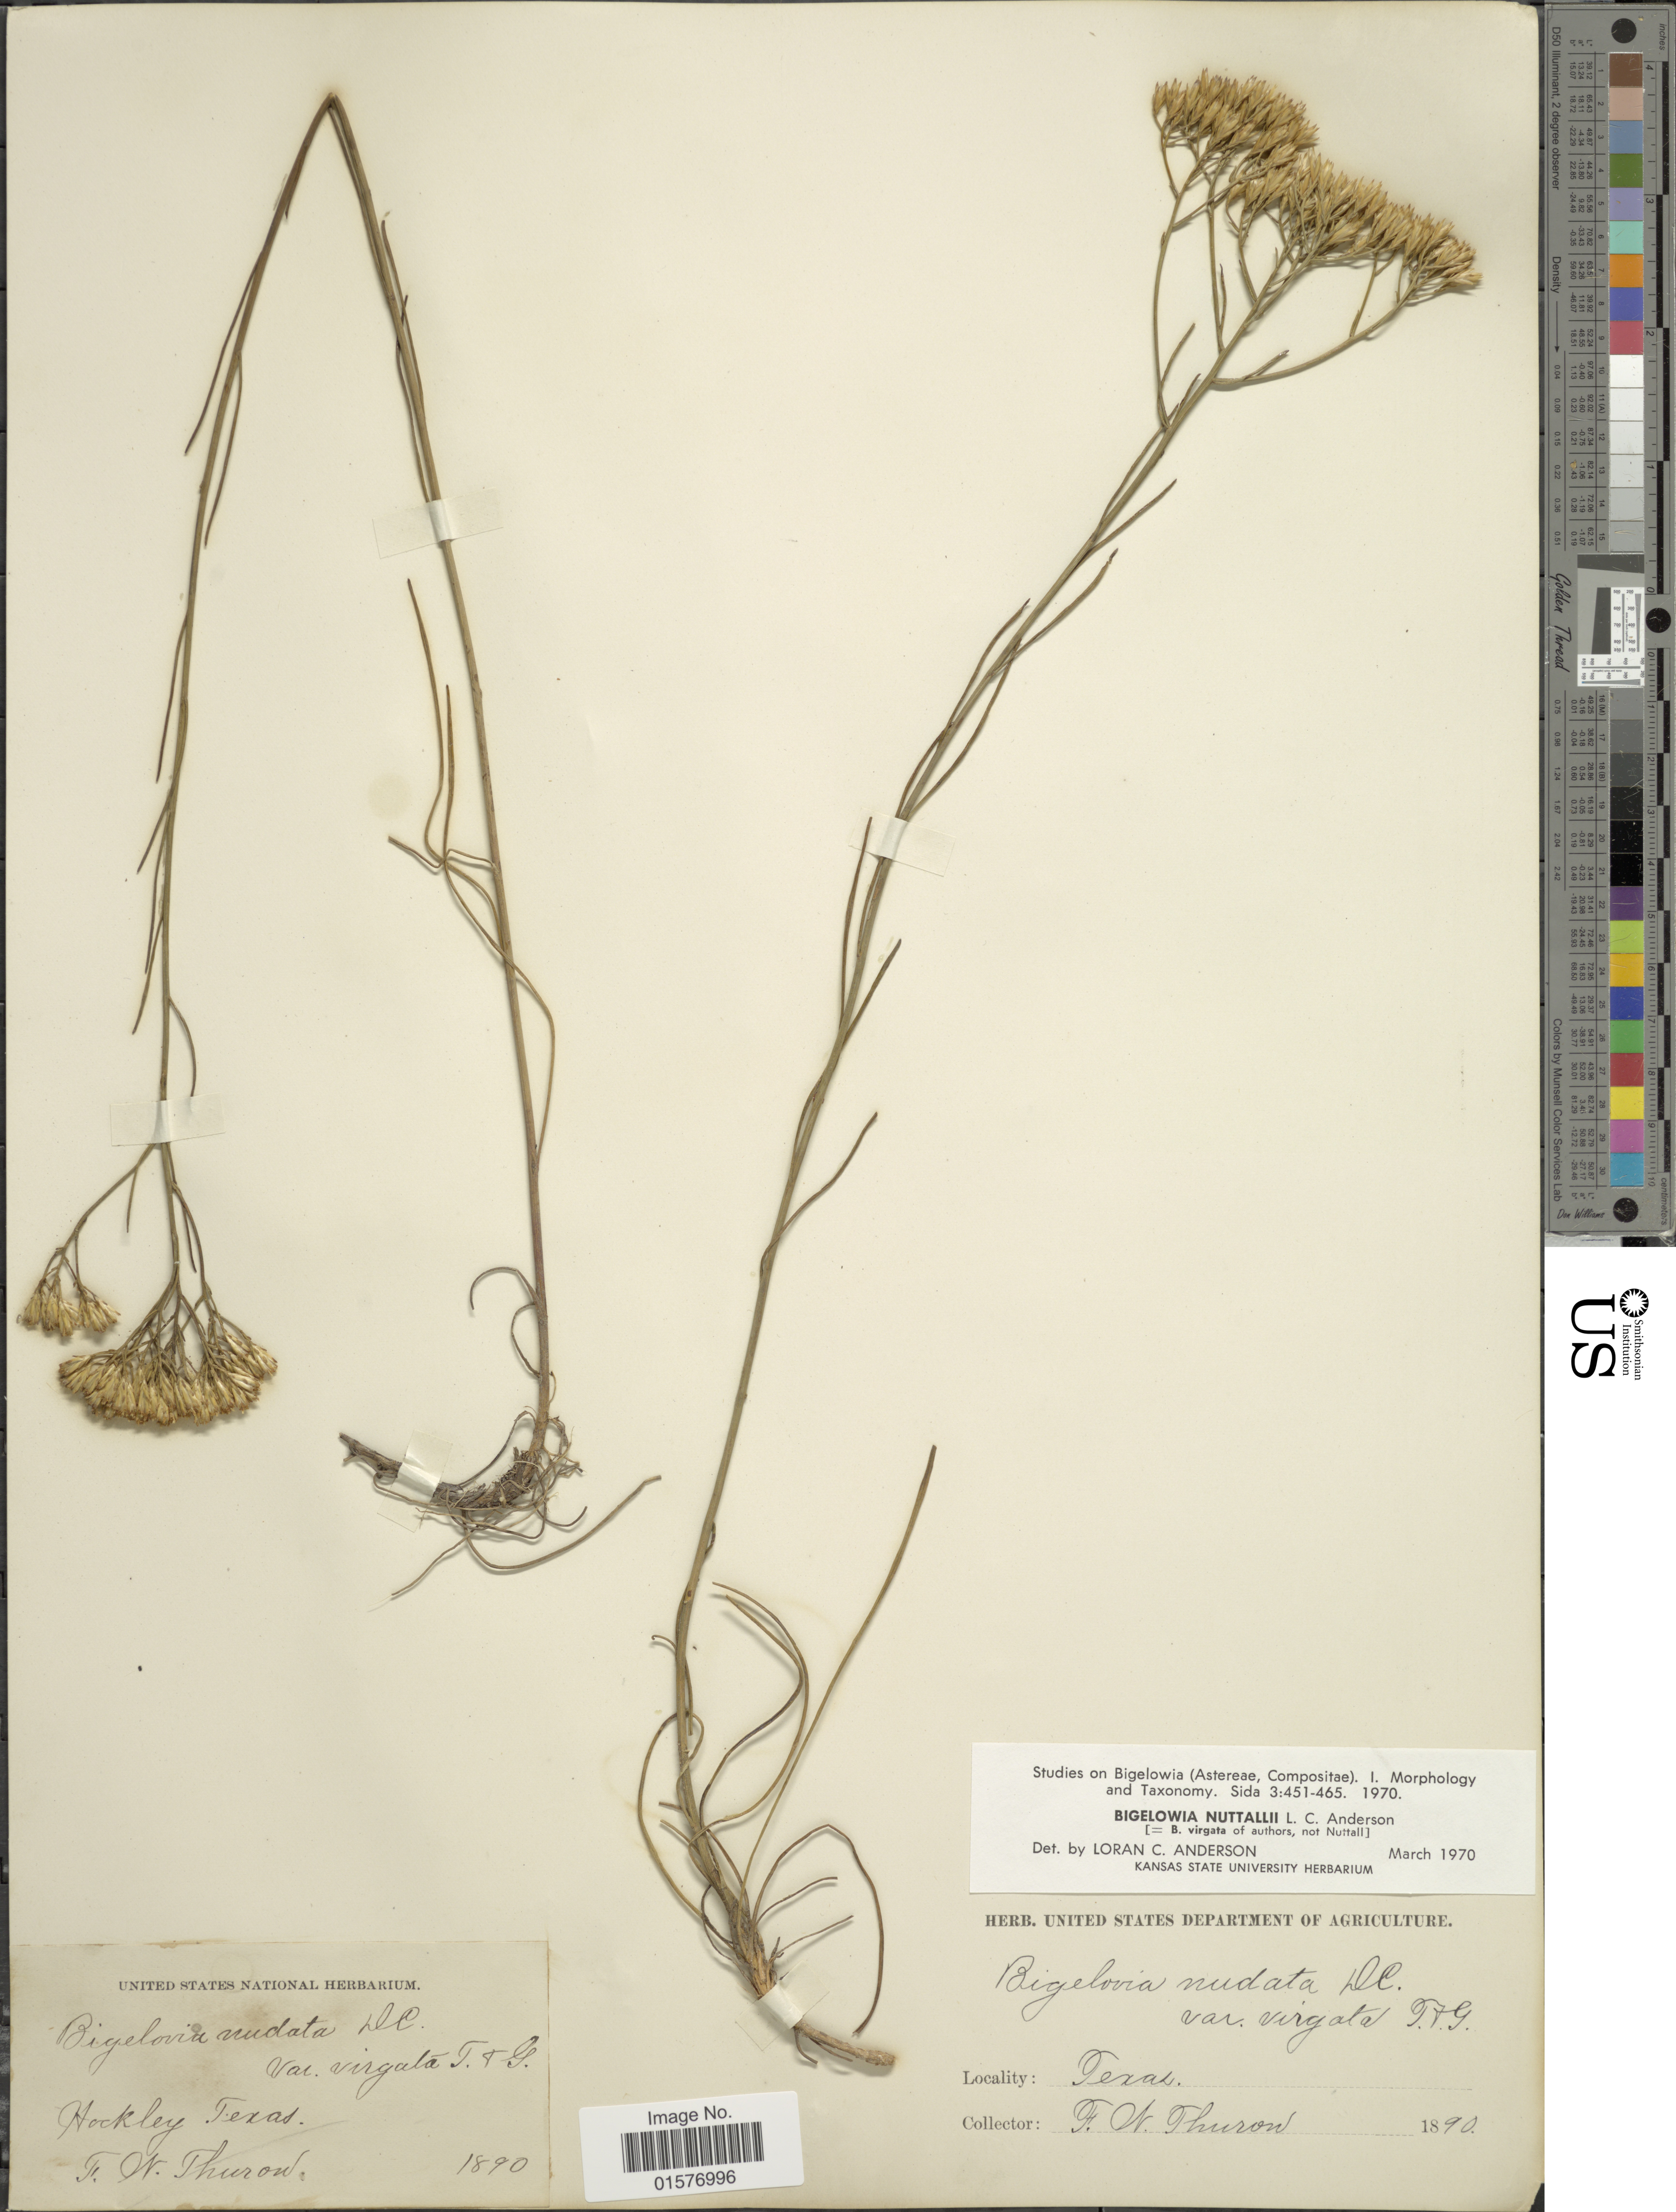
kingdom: Plantae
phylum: Tracheophyta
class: Magnoliopsida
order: Asterales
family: Asteraceae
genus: Bigelowia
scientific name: Bigelowia nuttallii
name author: L.C. Anderson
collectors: F. W. Thurow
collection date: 1890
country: United States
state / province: Texas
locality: Hockley, Texas